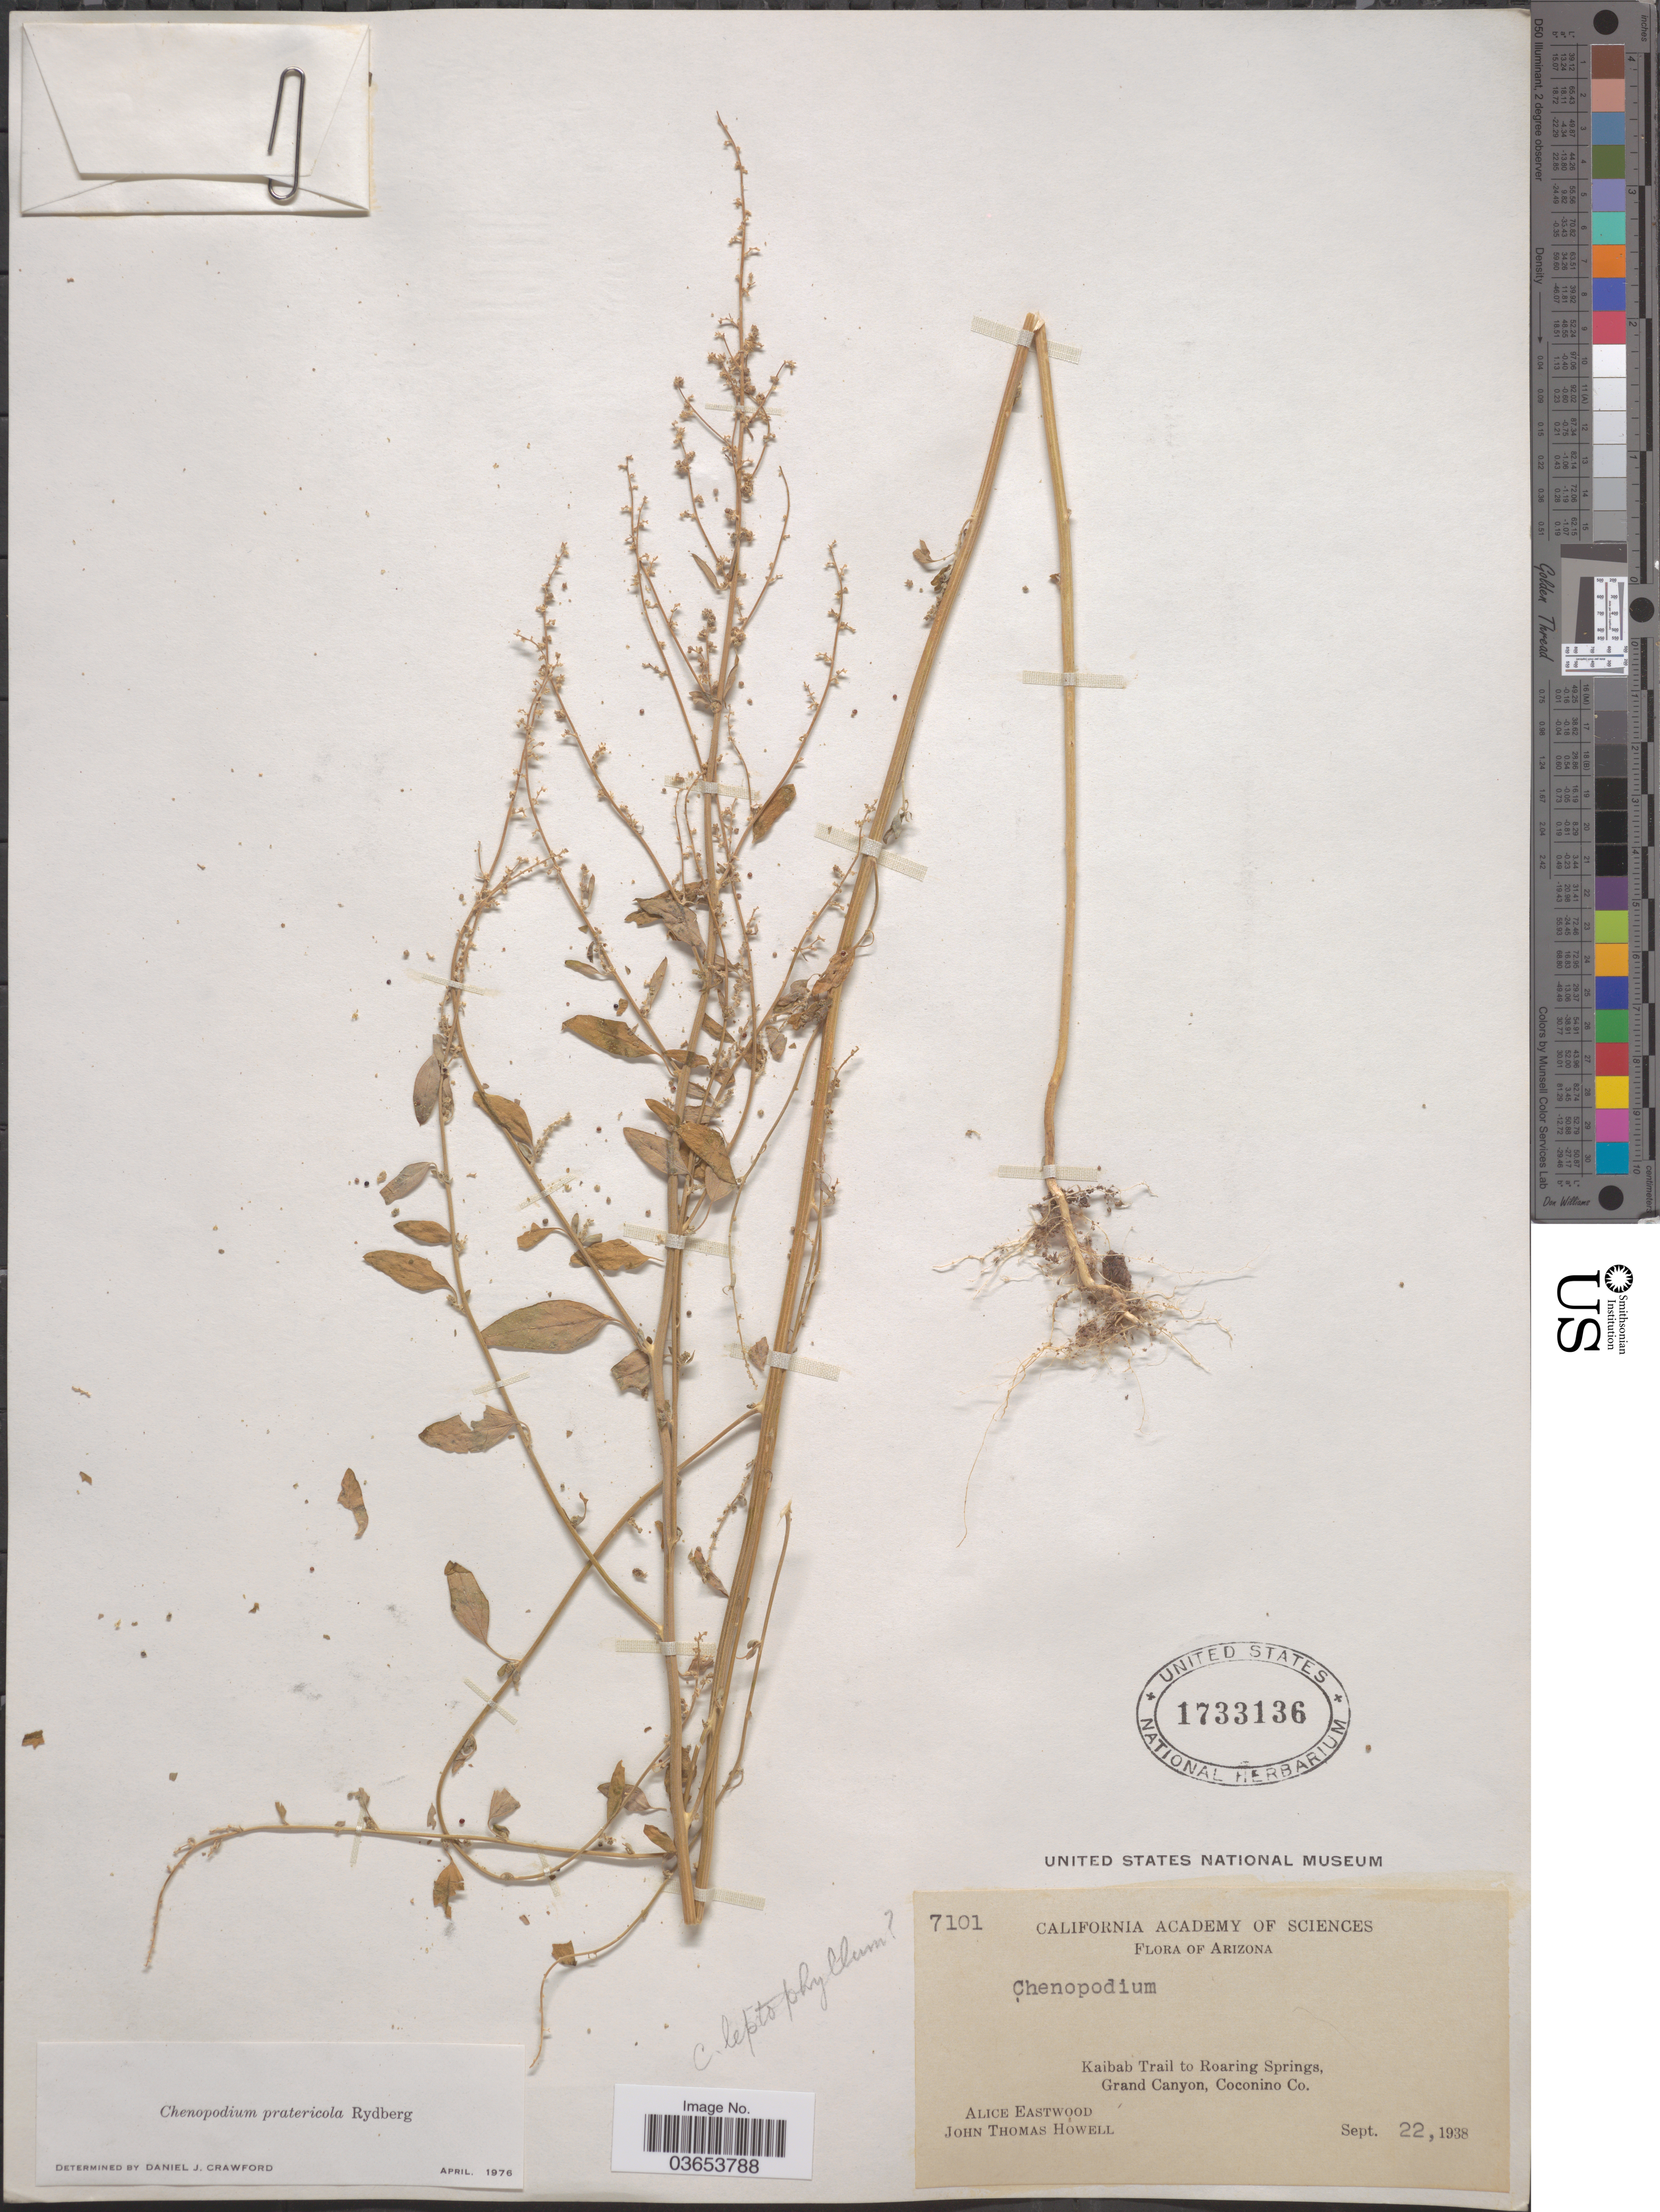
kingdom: Plantae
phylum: Tracheophyta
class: Magnoliopsida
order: Caryophyllales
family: Amaranthaceae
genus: Chenopodium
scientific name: Chenopodium pratericola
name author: Rydb.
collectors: A. Eastwood & J. T. Howell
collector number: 7101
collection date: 1938-09-22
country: United States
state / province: Arizona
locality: Kaibab Trail to Roaring Springs, Grand Canyon, Coconino Co.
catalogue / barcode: US 1733136